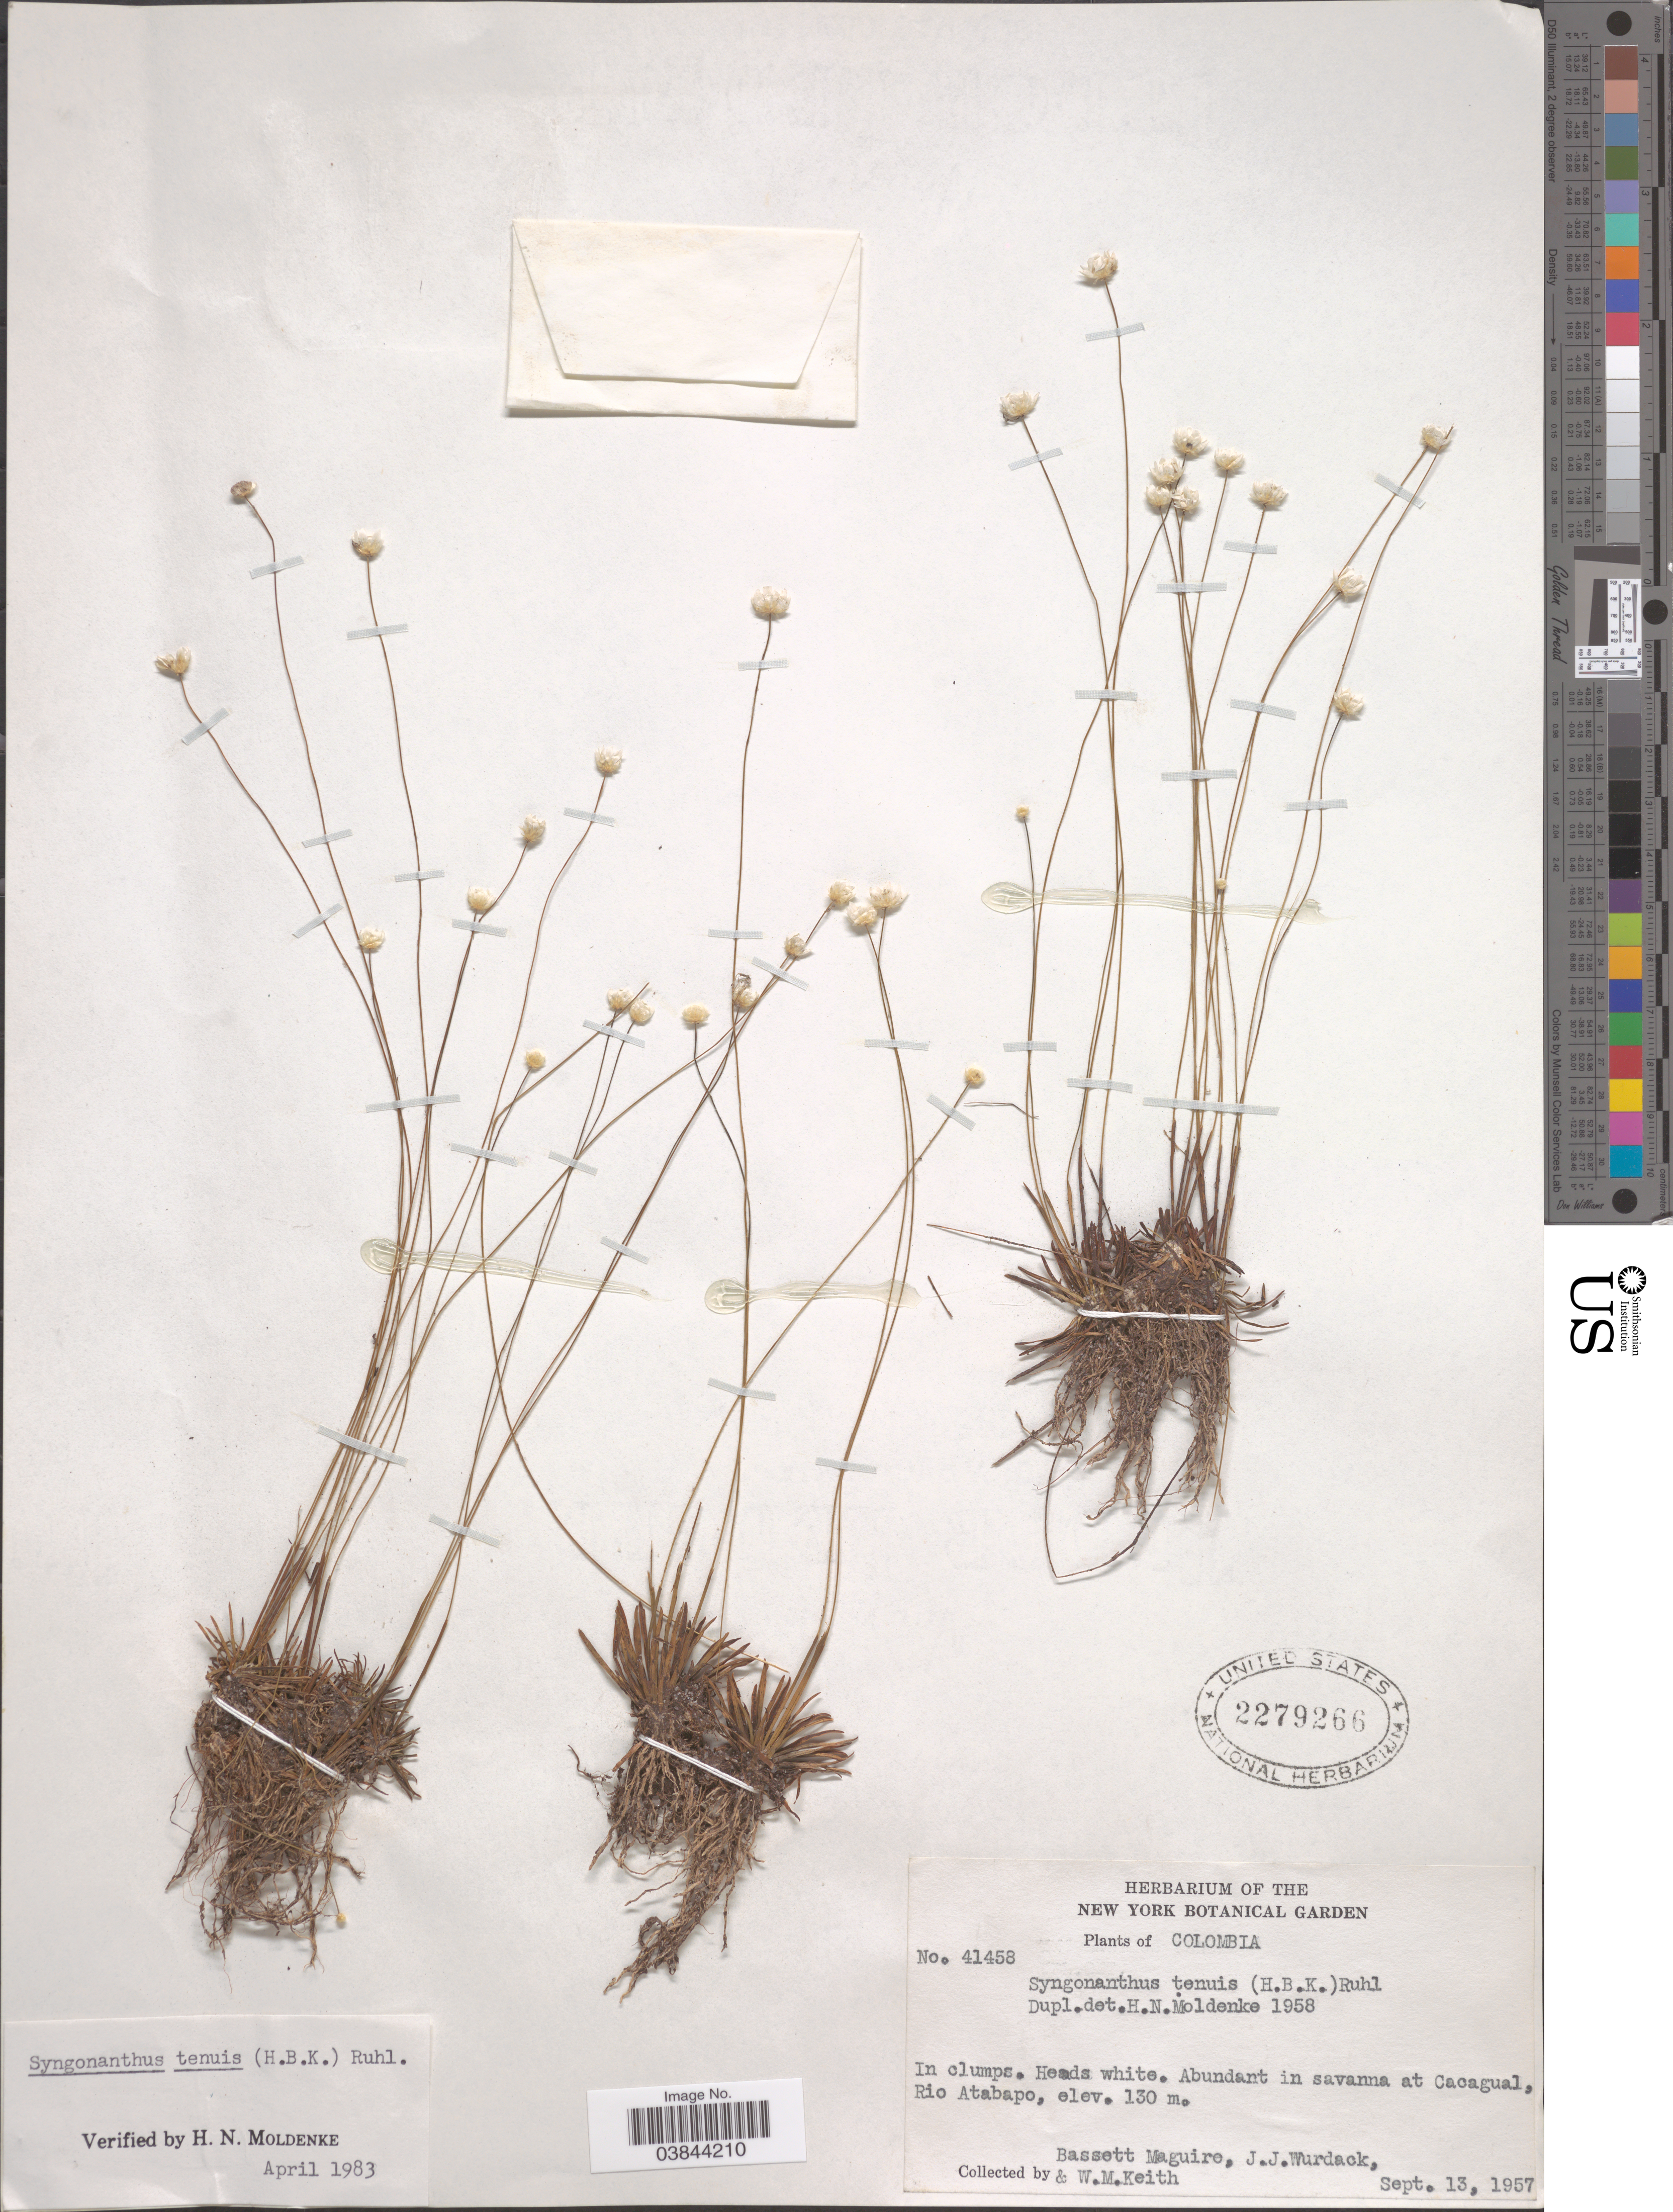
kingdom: Plantae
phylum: Tracheophyta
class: Liliopsida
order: Poales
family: Eriocaulaceae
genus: Syngonanthus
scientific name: Syngonanthus tenuis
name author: (Kunth) Ruhland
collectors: B. Maguire, J. J. Wurdack & W. Keith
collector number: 41458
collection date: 1957-09-13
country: Colombia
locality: Cacagual, Rio Atabapo.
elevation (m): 130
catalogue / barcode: US 2279266